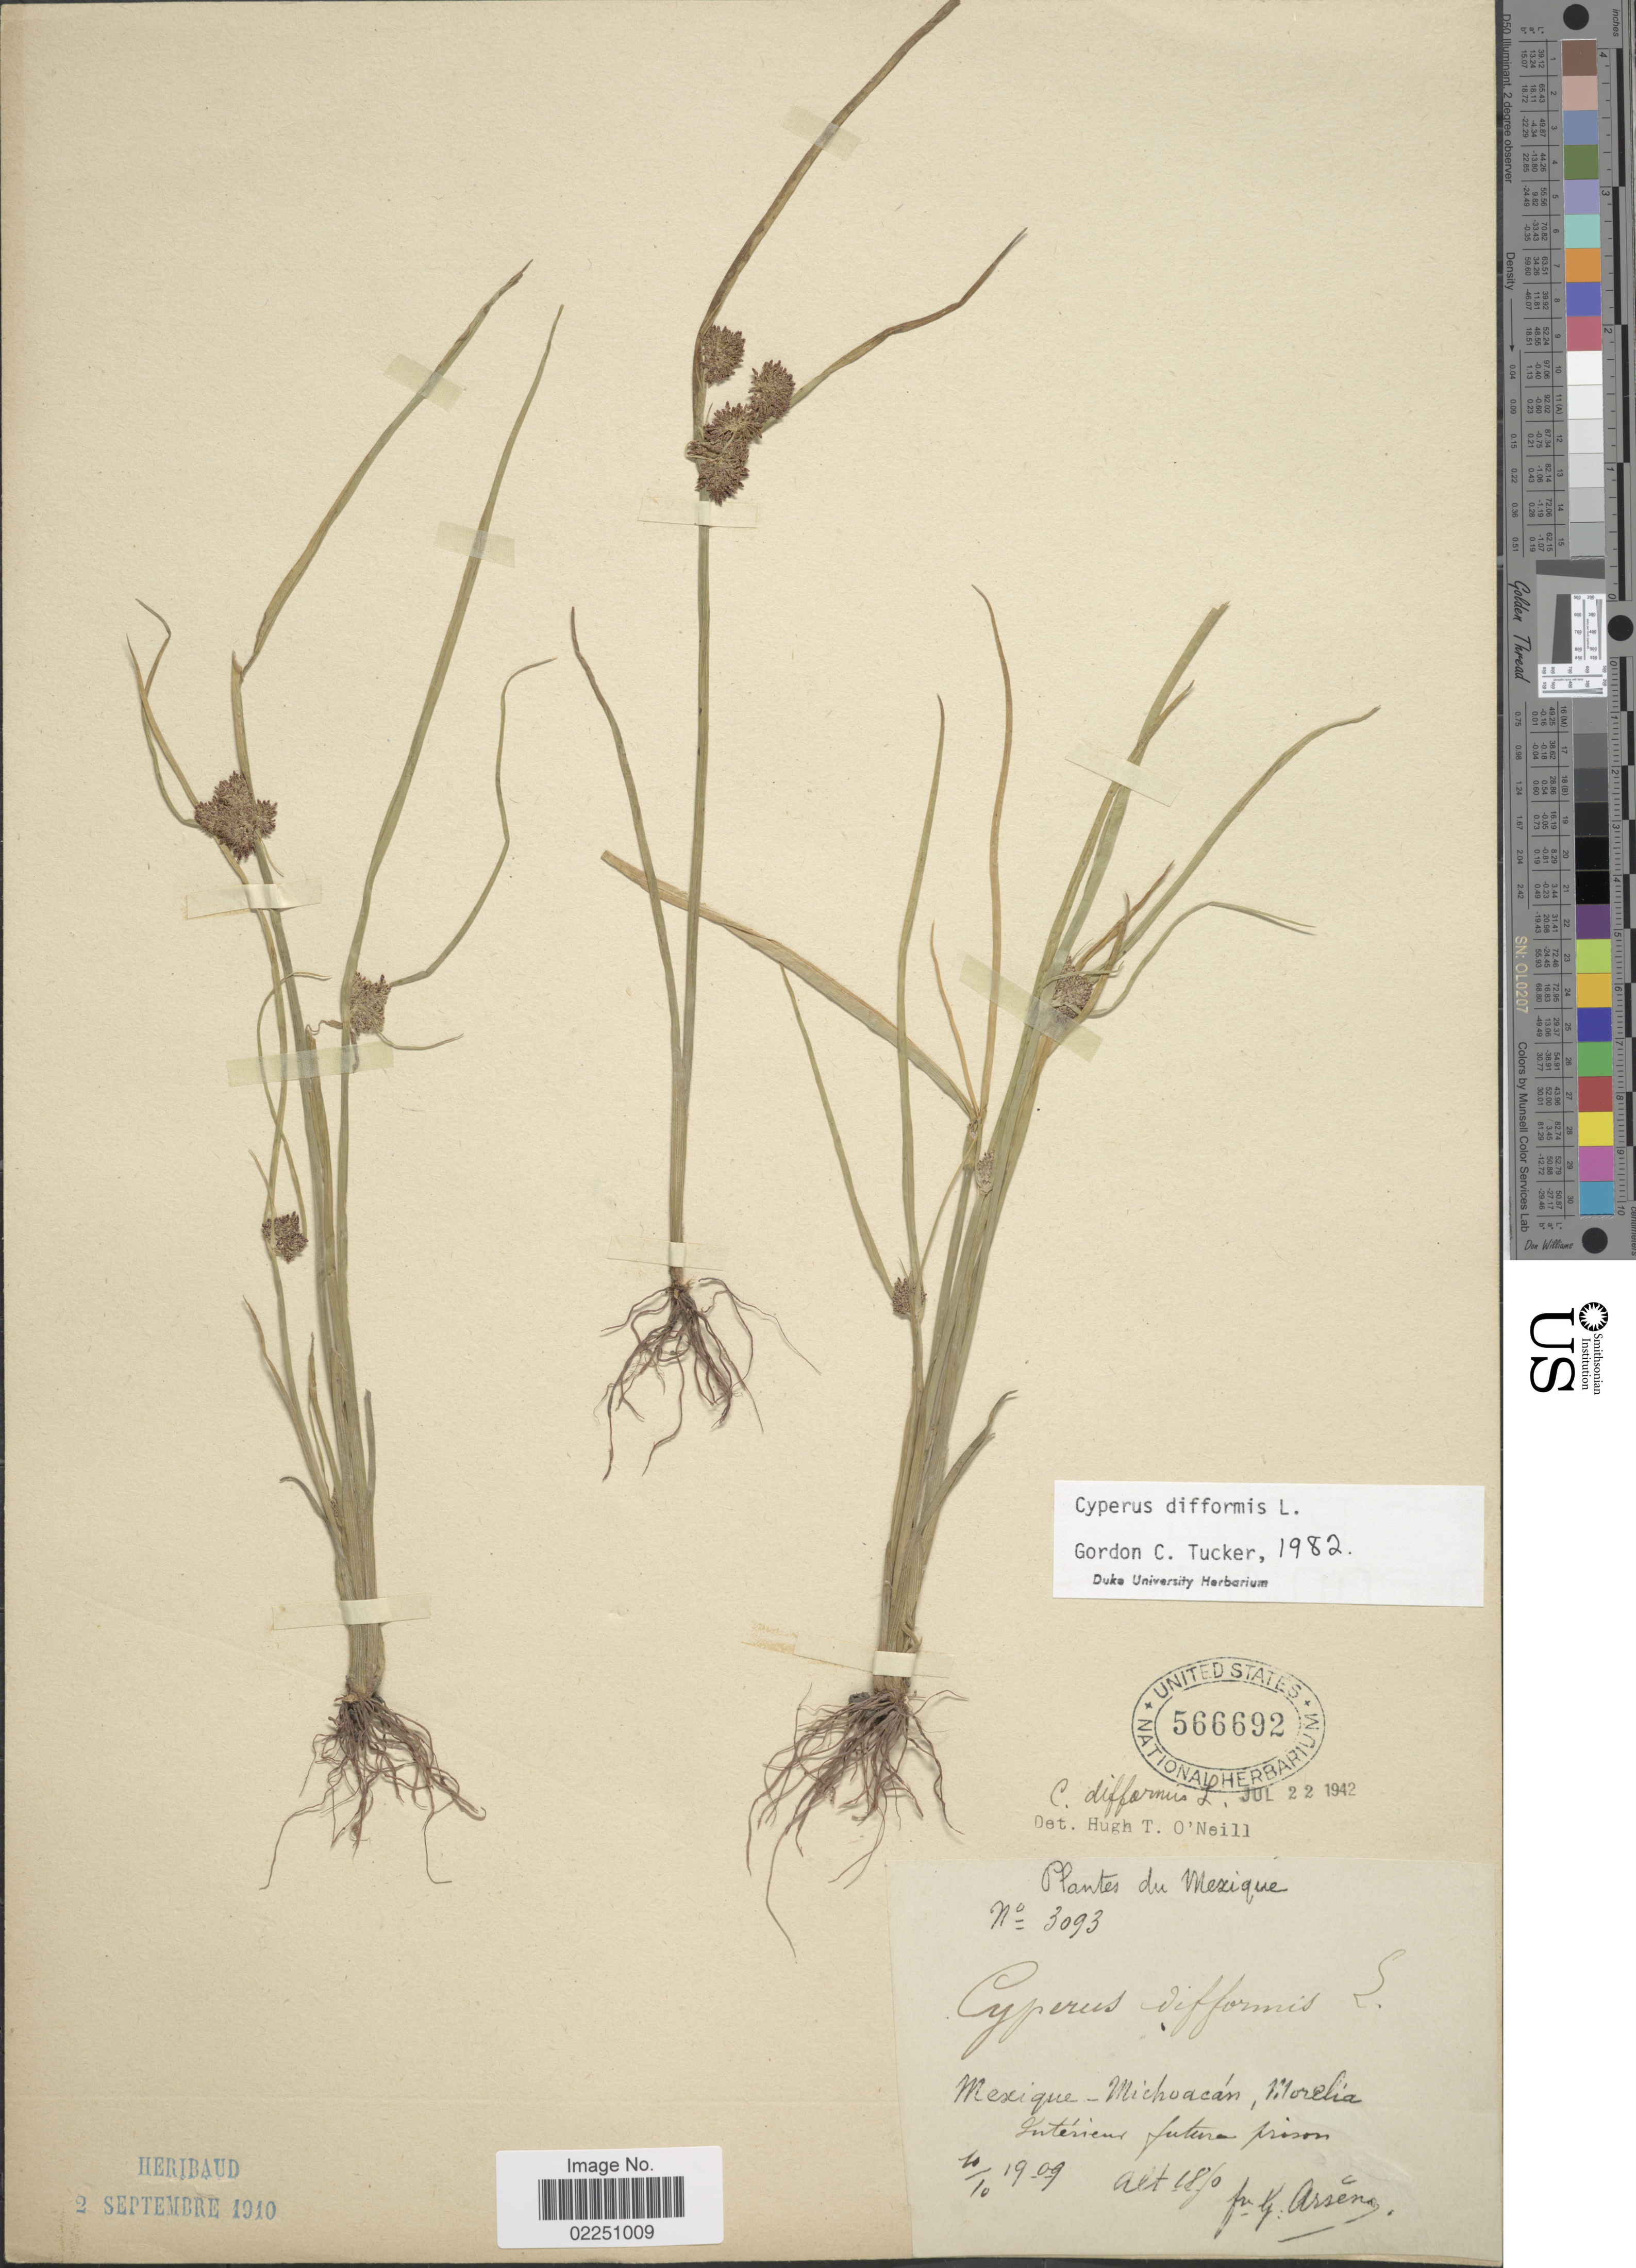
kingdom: Plantae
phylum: Tracheophyta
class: Liliopsida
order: Poales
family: Cyperaceae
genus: Cyperus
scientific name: Cyperus difformis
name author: L.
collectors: Bro. G. Arsène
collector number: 3093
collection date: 1909-10-10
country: Mexico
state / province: Michoacán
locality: Mexique- Michoacan, Morelia. Interieur futura prison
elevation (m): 5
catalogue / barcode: US 566692